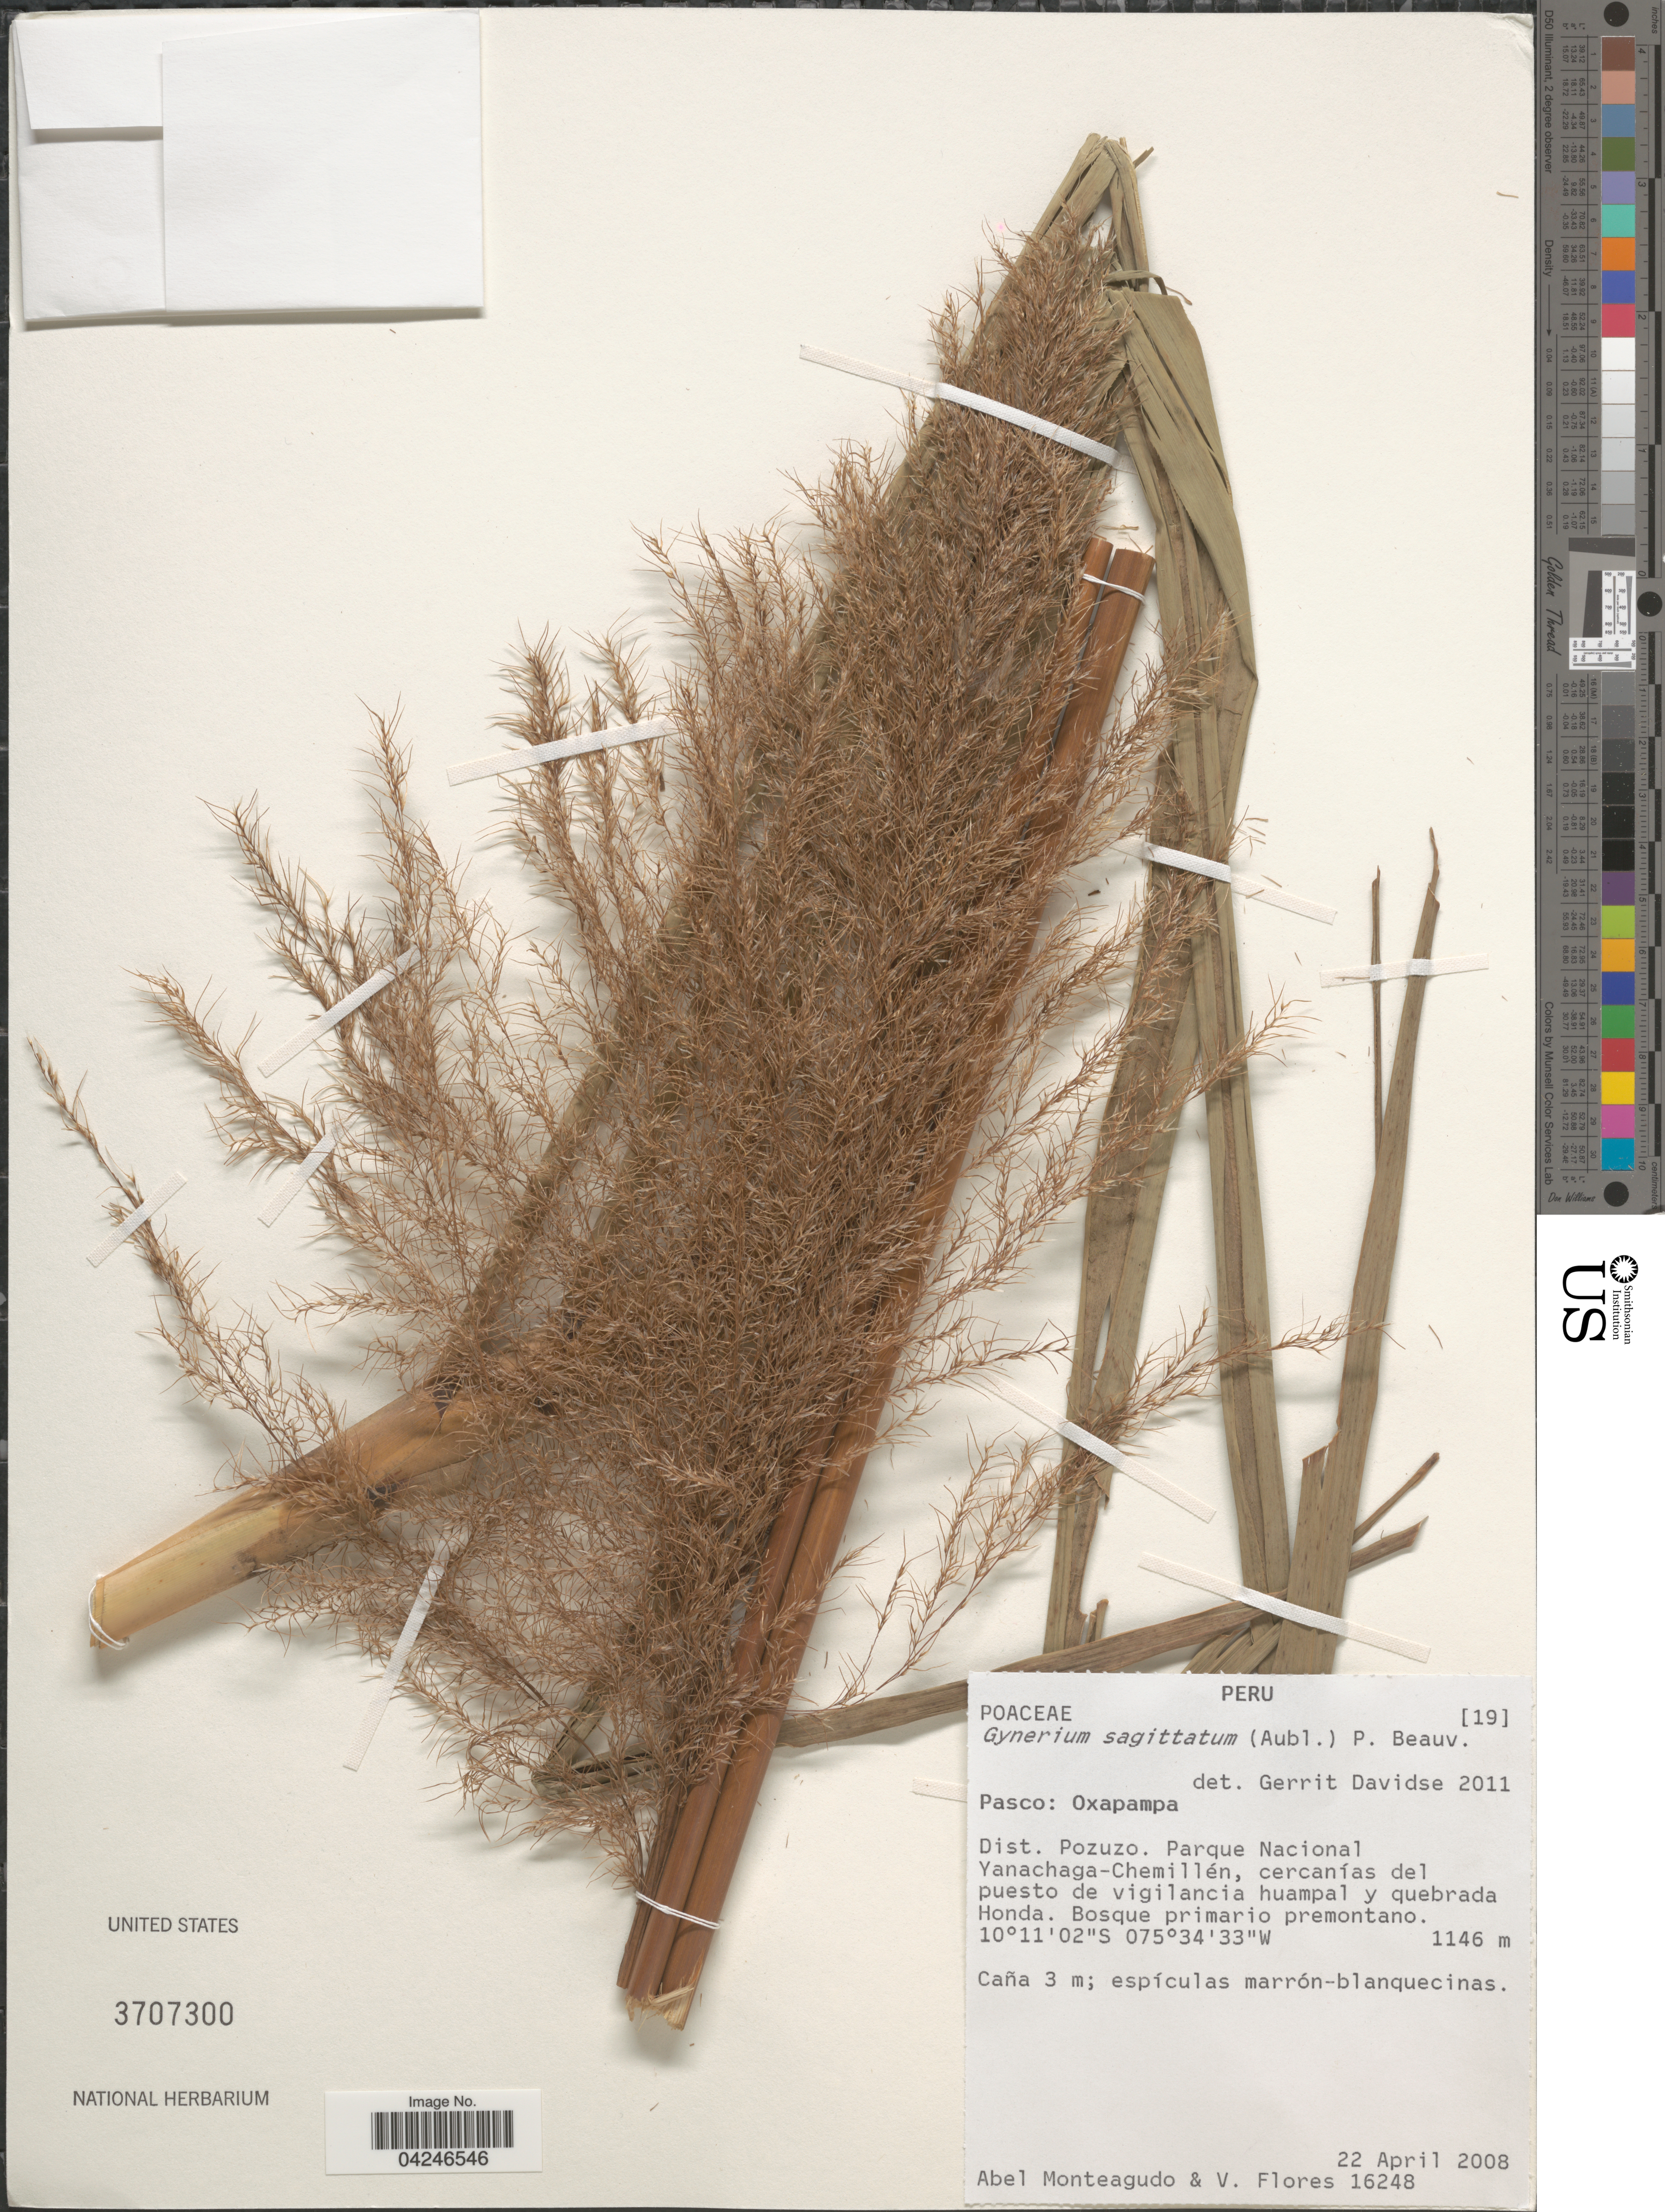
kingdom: Plantae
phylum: Tracheophyta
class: Liliopsida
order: Poales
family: Poaceae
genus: Gynerium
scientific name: Gynerium sagittatum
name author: (Aubl.) P. Beauv.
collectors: A. Monteagudo & V. Flores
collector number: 16248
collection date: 2008-04-22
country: Peru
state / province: Pasco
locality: Oxapampa. Dist. Pozuzo. Parque Nacional Yanachaga-Chemillén, cercanías del puesto de vigilancia huampal y quebrada Honda.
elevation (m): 1146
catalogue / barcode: US 3707300